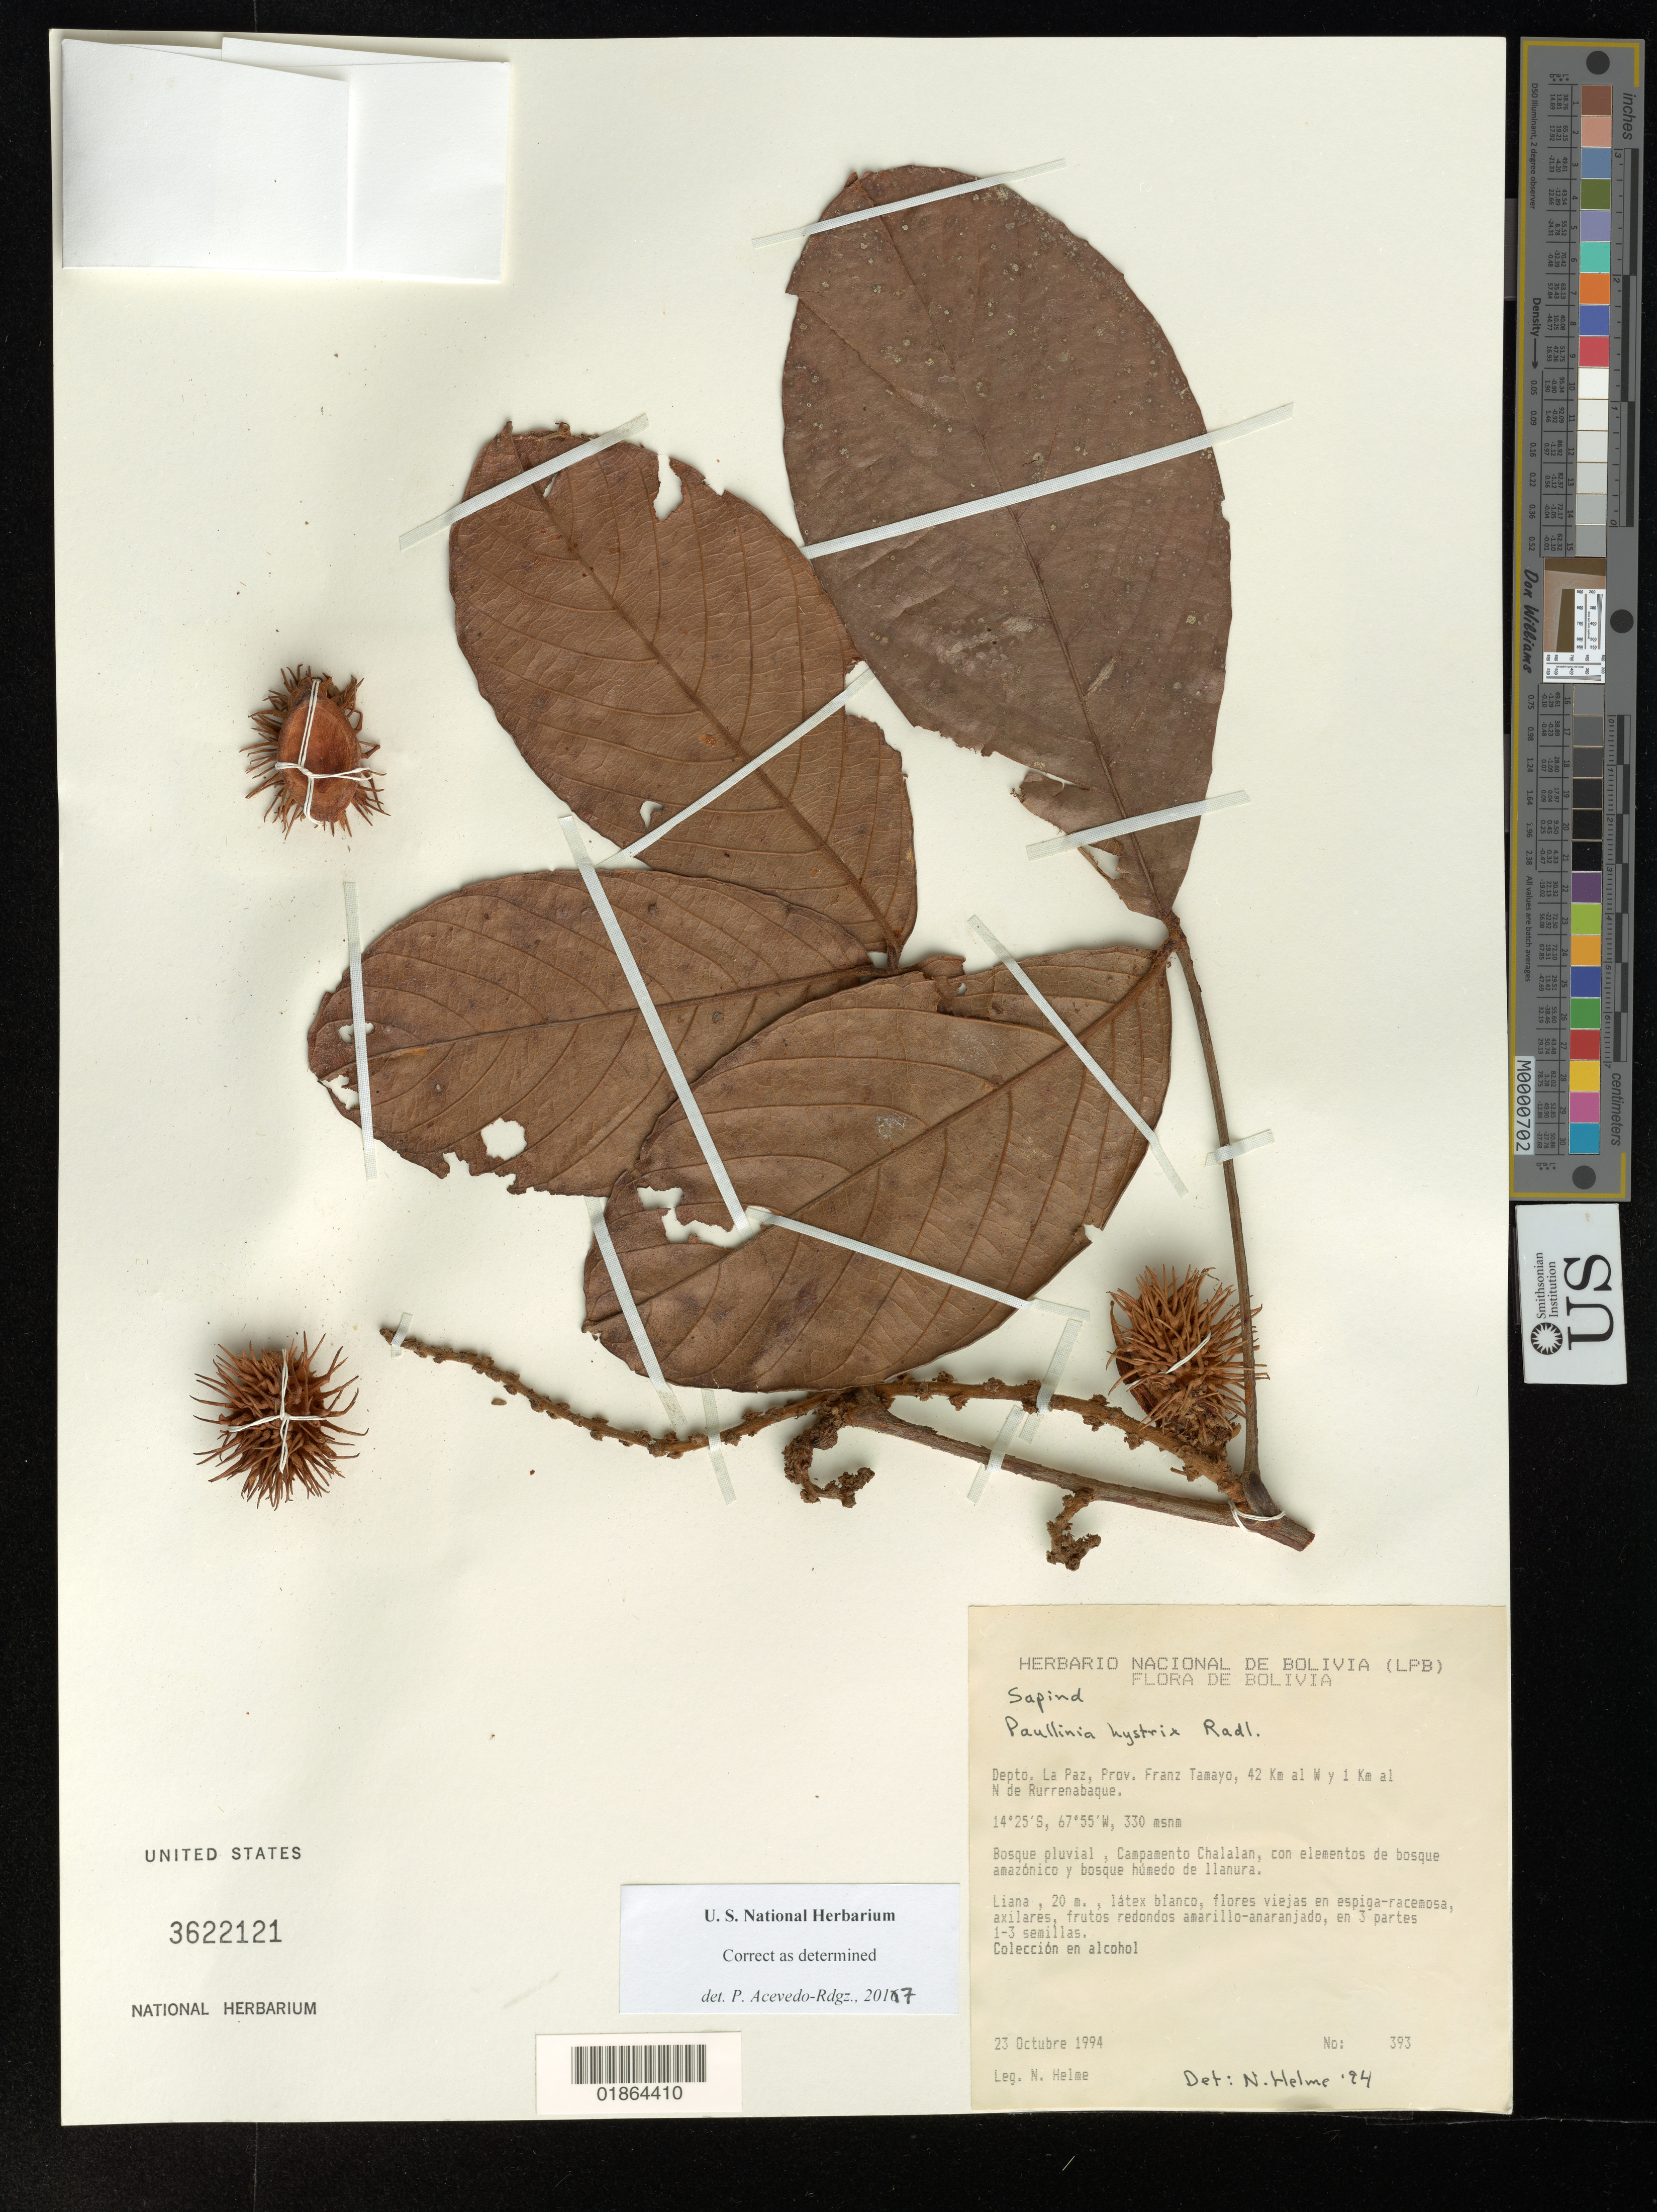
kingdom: Plantae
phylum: Tracheophyta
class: Magnoliopsida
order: Sapindales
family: Sapindaceae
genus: Paullinia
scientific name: Paullinia hystrix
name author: Radlk.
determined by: Acevedo-Rodríguez, P., (BOT), Smithsonian Institution - National Museum of Natural History (UNITED STATES)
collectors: N. Helme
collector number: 393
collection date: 1994-10-23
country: Bolivia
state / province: La Paz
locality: Prov. Franz Tamayo, 42 km al W y 1 km al N de Rurrenabaque. Campamento Chalalan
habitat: Bosque pluvial, con elementos de bosque amazónico y bosque húmedo de llanura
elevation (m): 330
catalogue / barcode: US 3622121